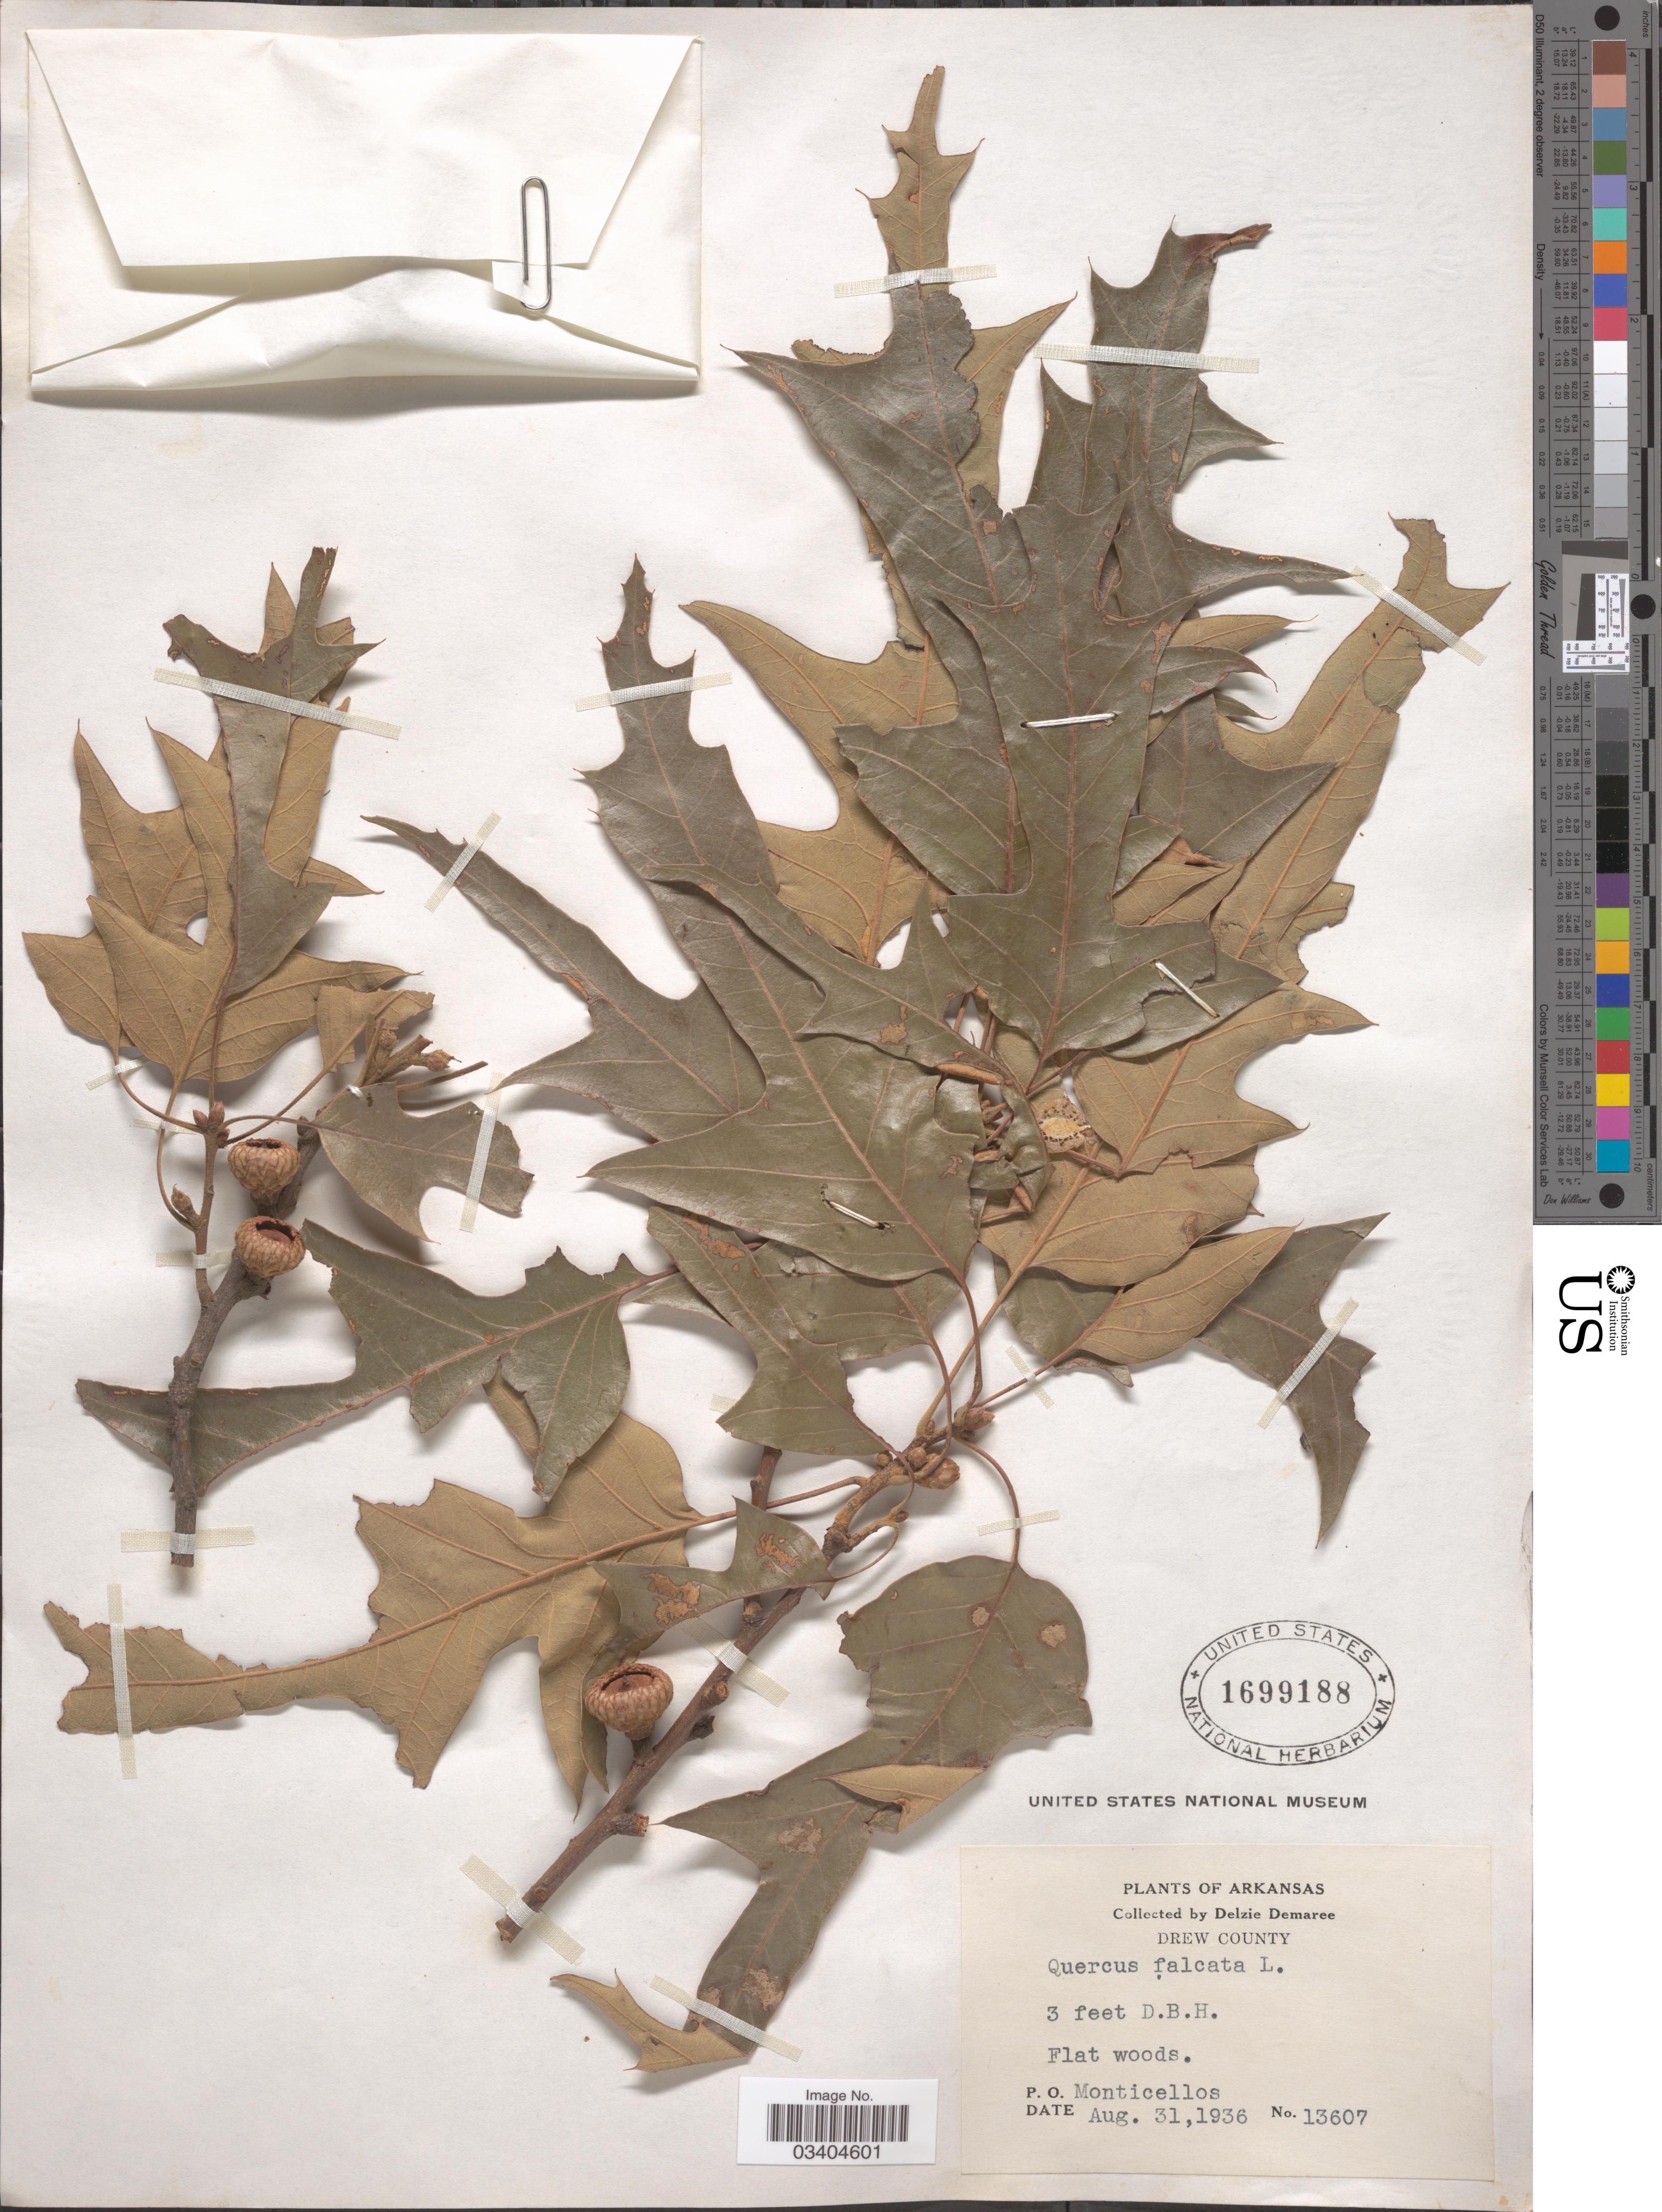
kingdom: Plantae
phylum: Tracheophyta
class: Magnoliopsida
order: Fagales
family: Fagaceae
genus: Quercus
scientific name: Quercus falcata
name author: Michx.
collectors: D. Demaree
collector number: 13607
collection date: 1936-08-31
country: United States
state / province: Arkansas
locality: Drew County. P.O. Monticellos.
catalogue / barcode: US 1699188